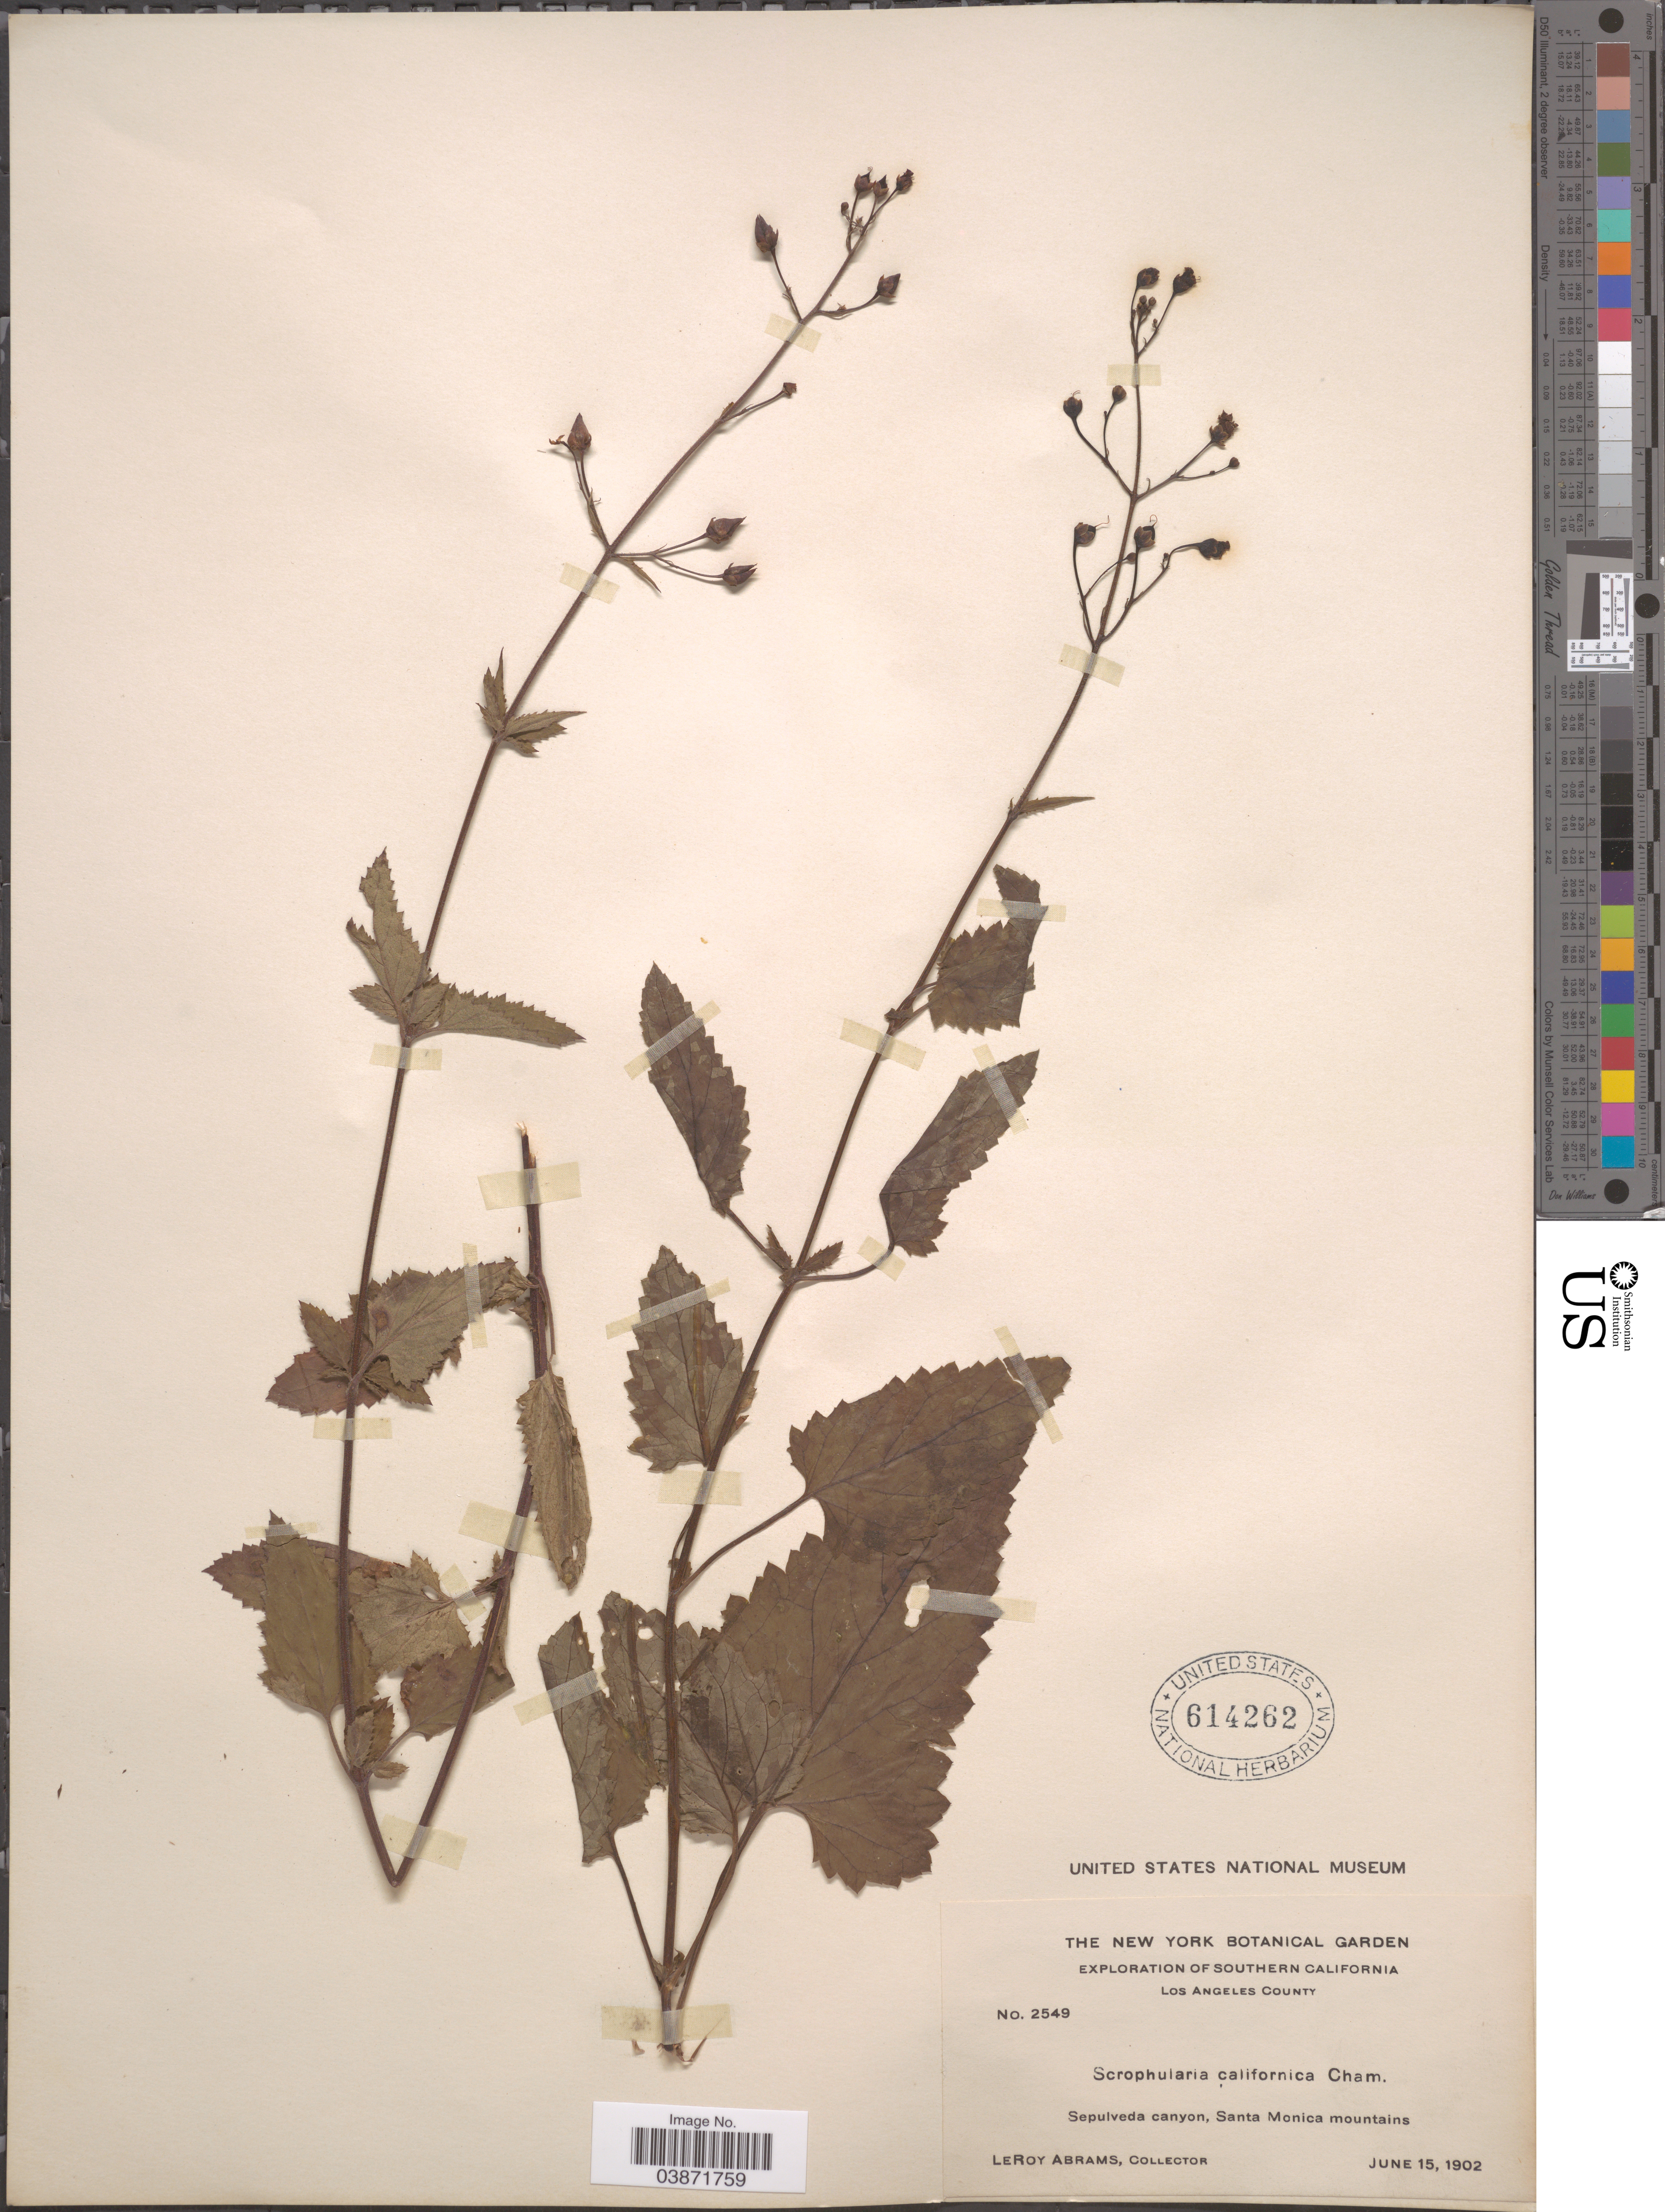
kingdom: Plantae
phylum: Tracheophyta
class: Magnoliopsida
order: Lamiales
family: Scrophulariaceae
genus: Scrophularia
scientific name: Scrophularia californica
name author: Cham. & Schltdl.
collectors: L. Abrams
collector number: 2549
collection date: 1902-06-15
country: United States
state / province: California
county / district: Los Angeles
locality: Southern California. Los Angeles County. Sepuiveda canyon, Santa Monica mountains.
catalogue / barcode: US 614262